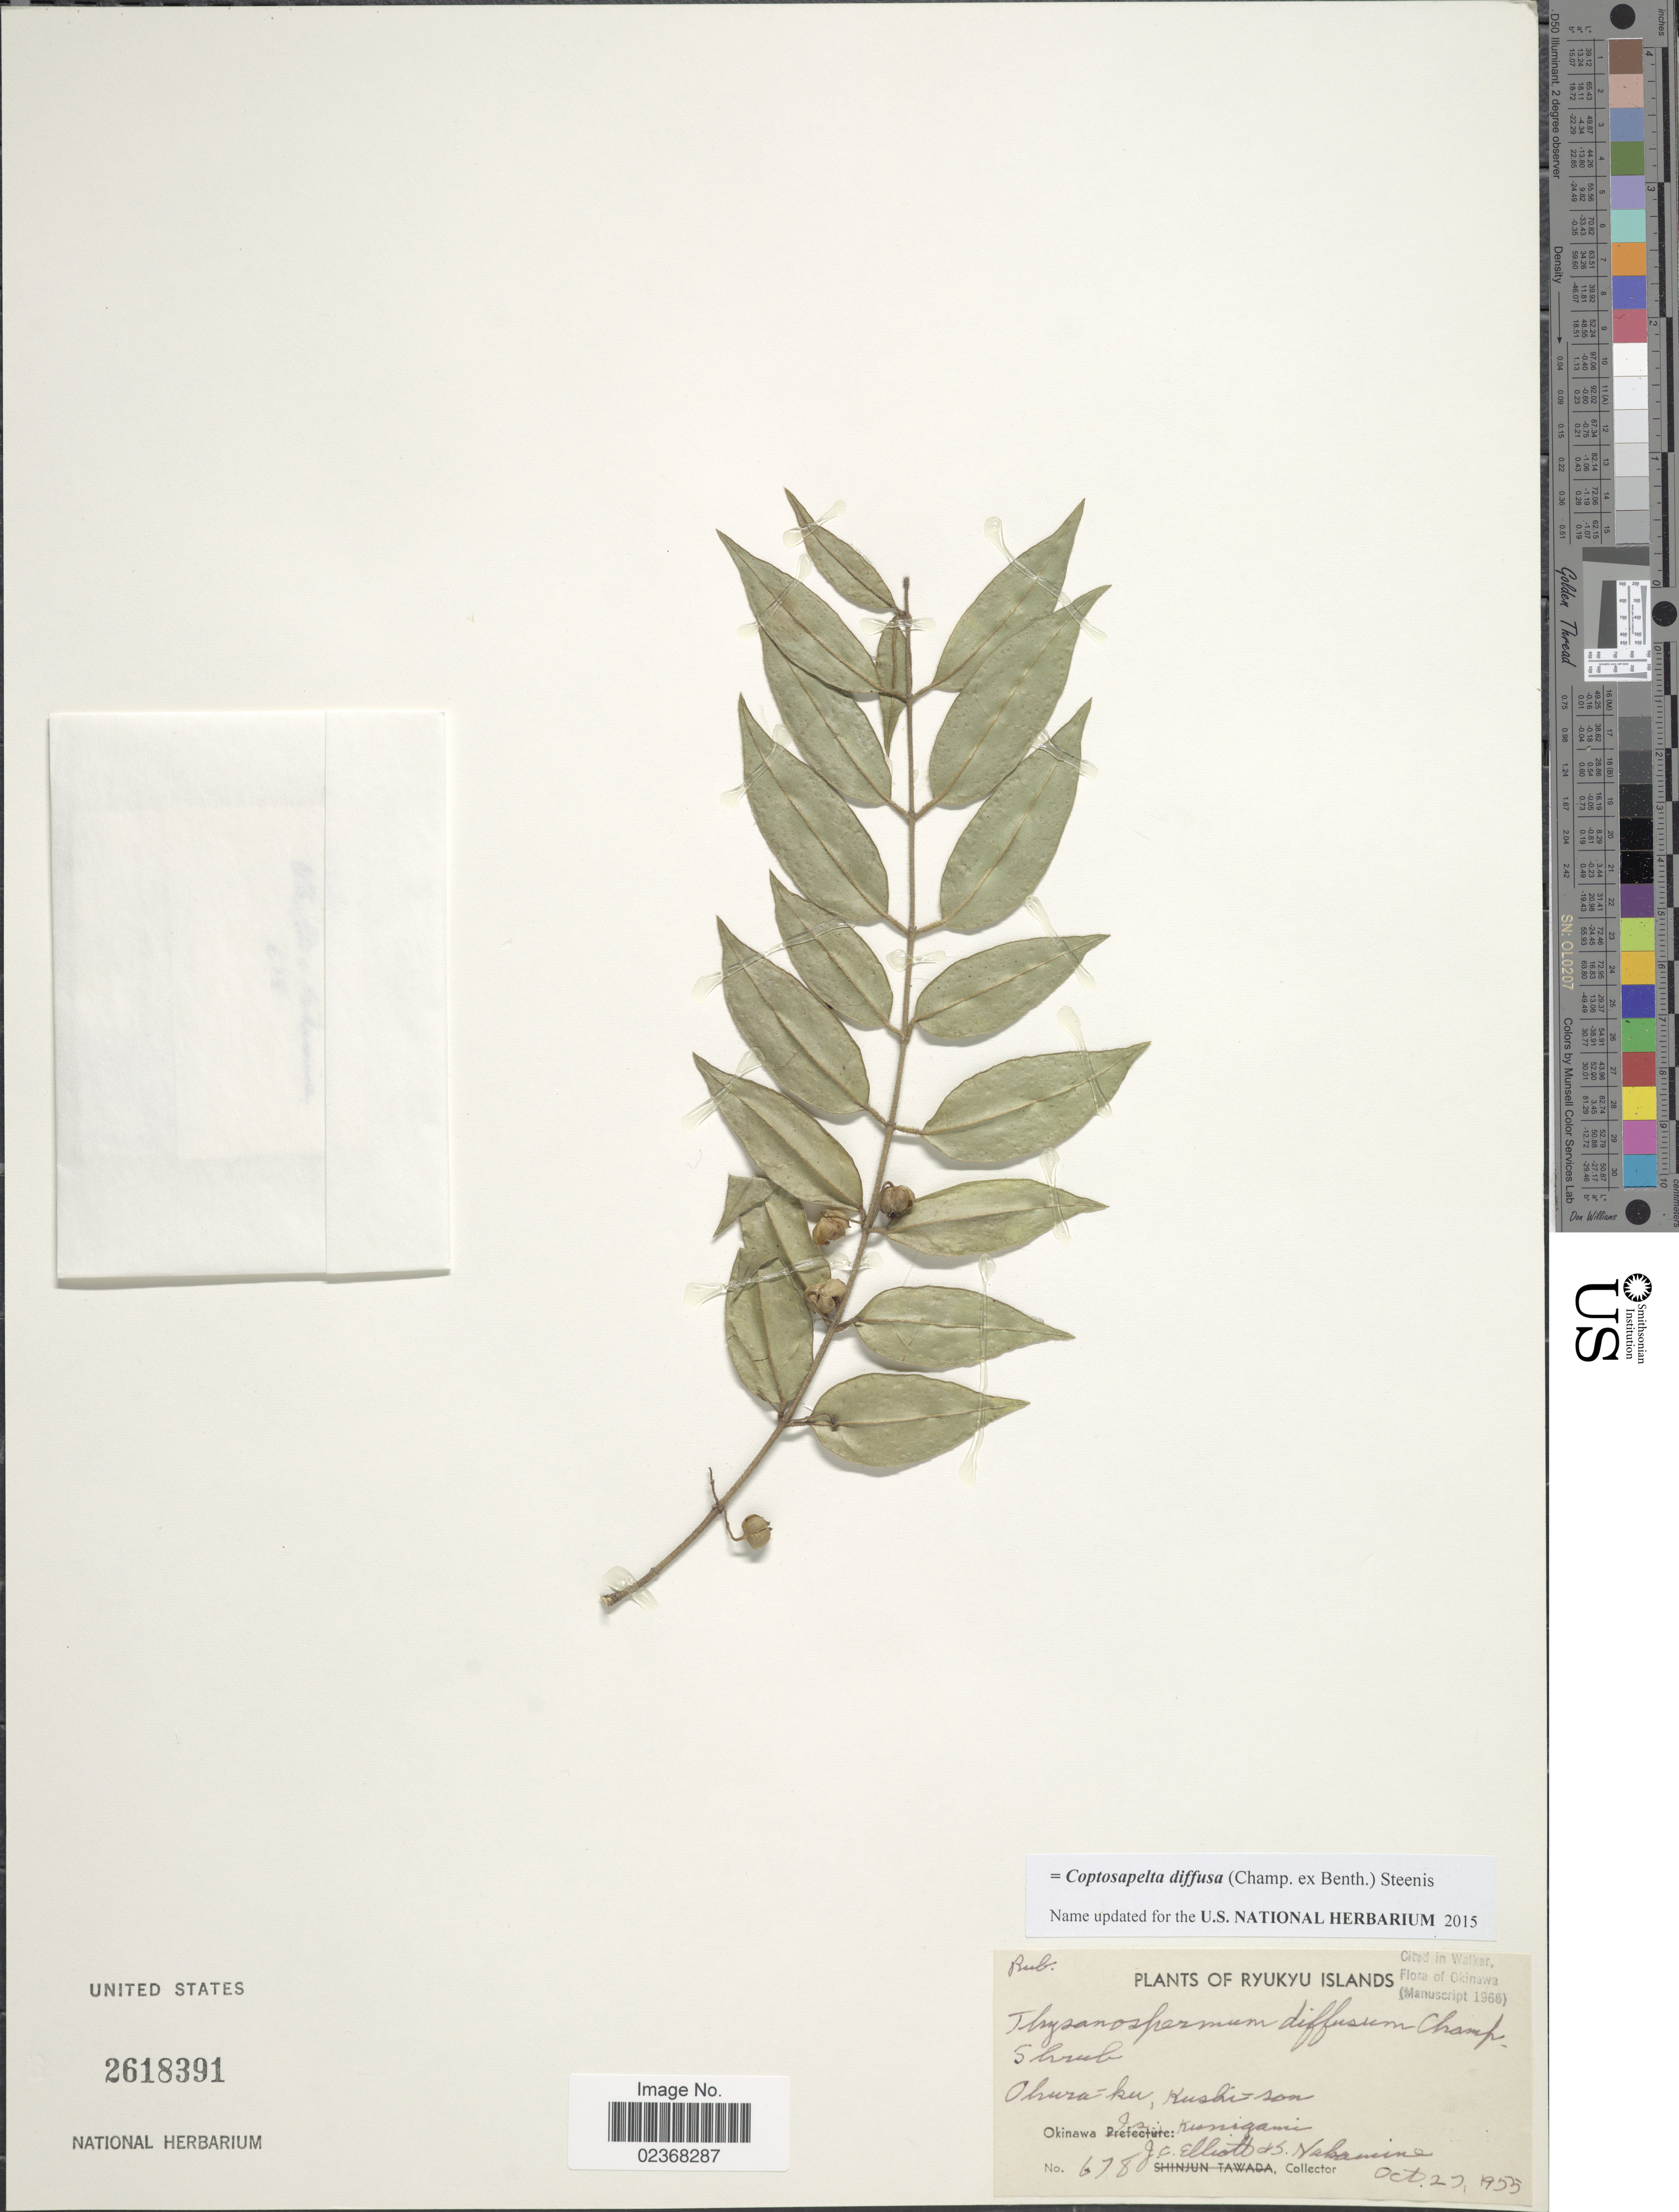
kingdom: Plantae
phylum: Tracheophyta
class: Magnoliopsida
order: Gentianales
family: Rubiaceae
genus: Coptosapelta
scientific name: Coptosapelta diffusa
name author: (Champ. ex Benth.) Steenis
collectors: J. C. Elliott & S. Nakamine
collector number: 6780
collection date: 1955-10-29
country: Japan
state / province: Okinawa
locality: Ohura-ku, Kushi-son, Okinawa Is.; Kunigami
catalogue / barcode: US 2618391